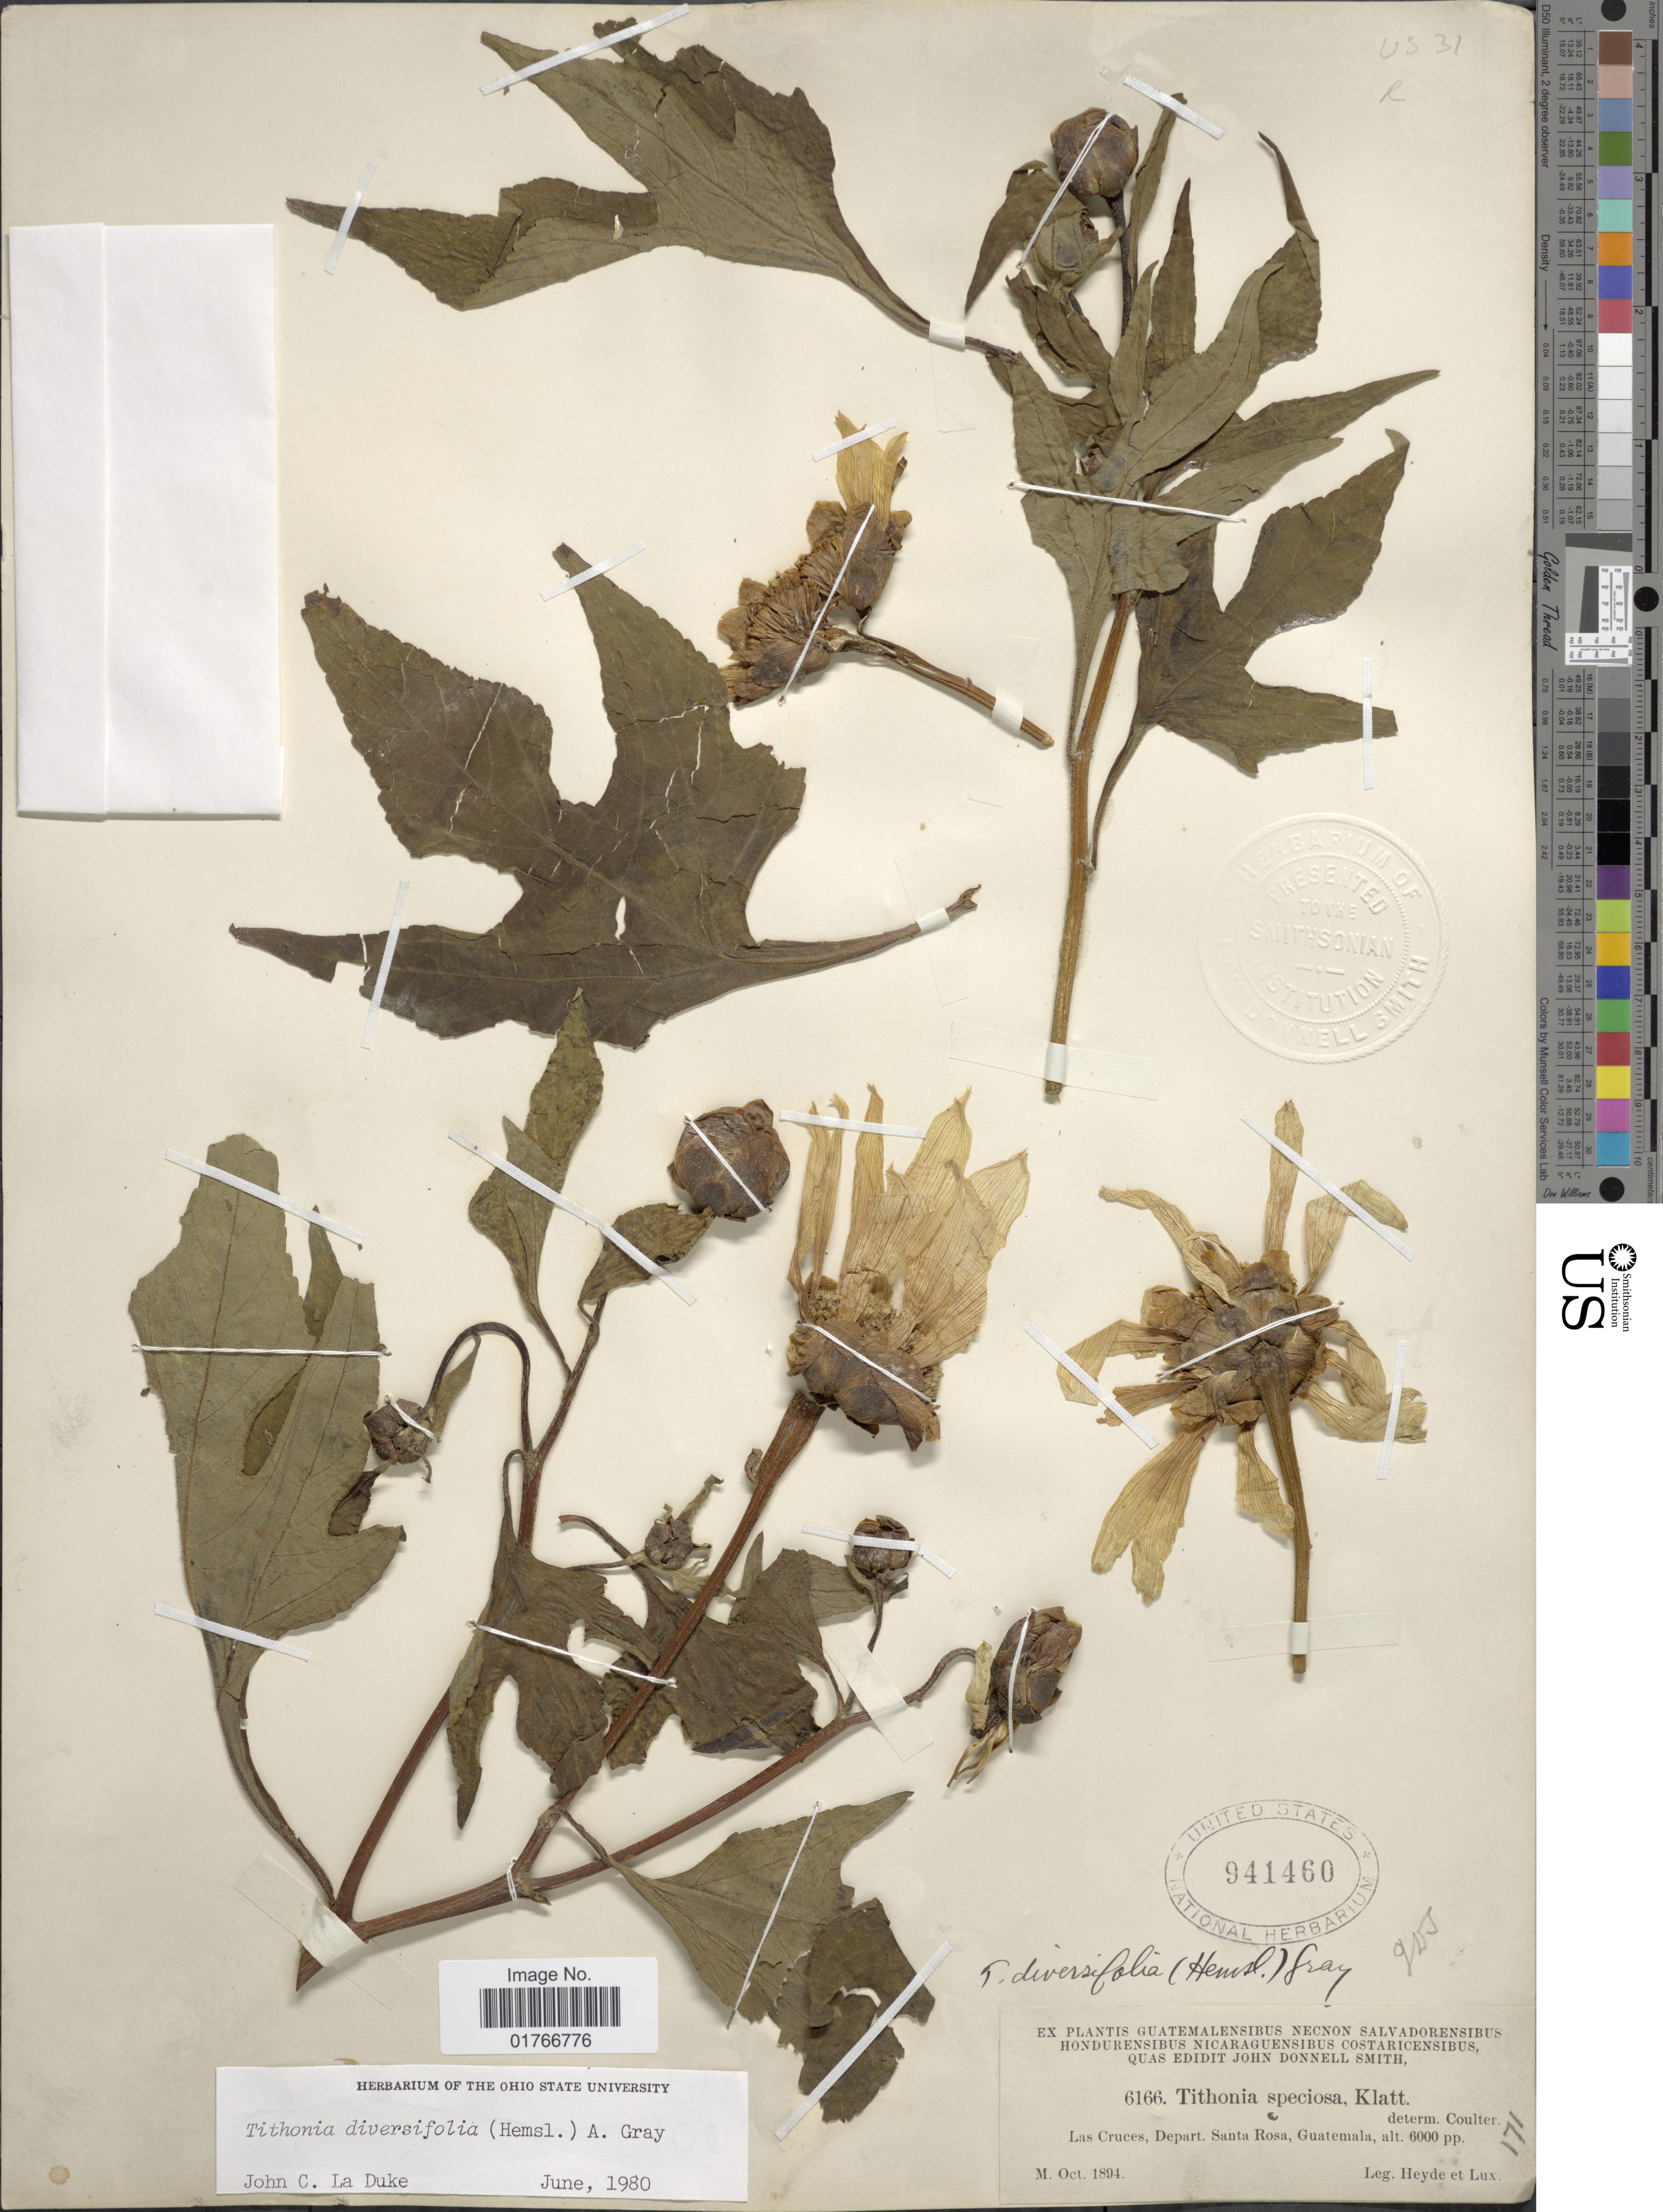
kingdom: Plantae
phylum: Tracheophyta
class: Magnoliopsida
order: Asterales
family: Asteraceae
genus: Tithonia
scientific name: Tithonia diversifolia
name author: (Hemsl.) A. Gray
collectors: Heyde & Lux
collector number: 6166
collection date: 1894-10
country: Guatemala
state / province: Santa Rosa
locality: Las Cruces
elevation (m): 1829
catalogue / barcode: US 941460